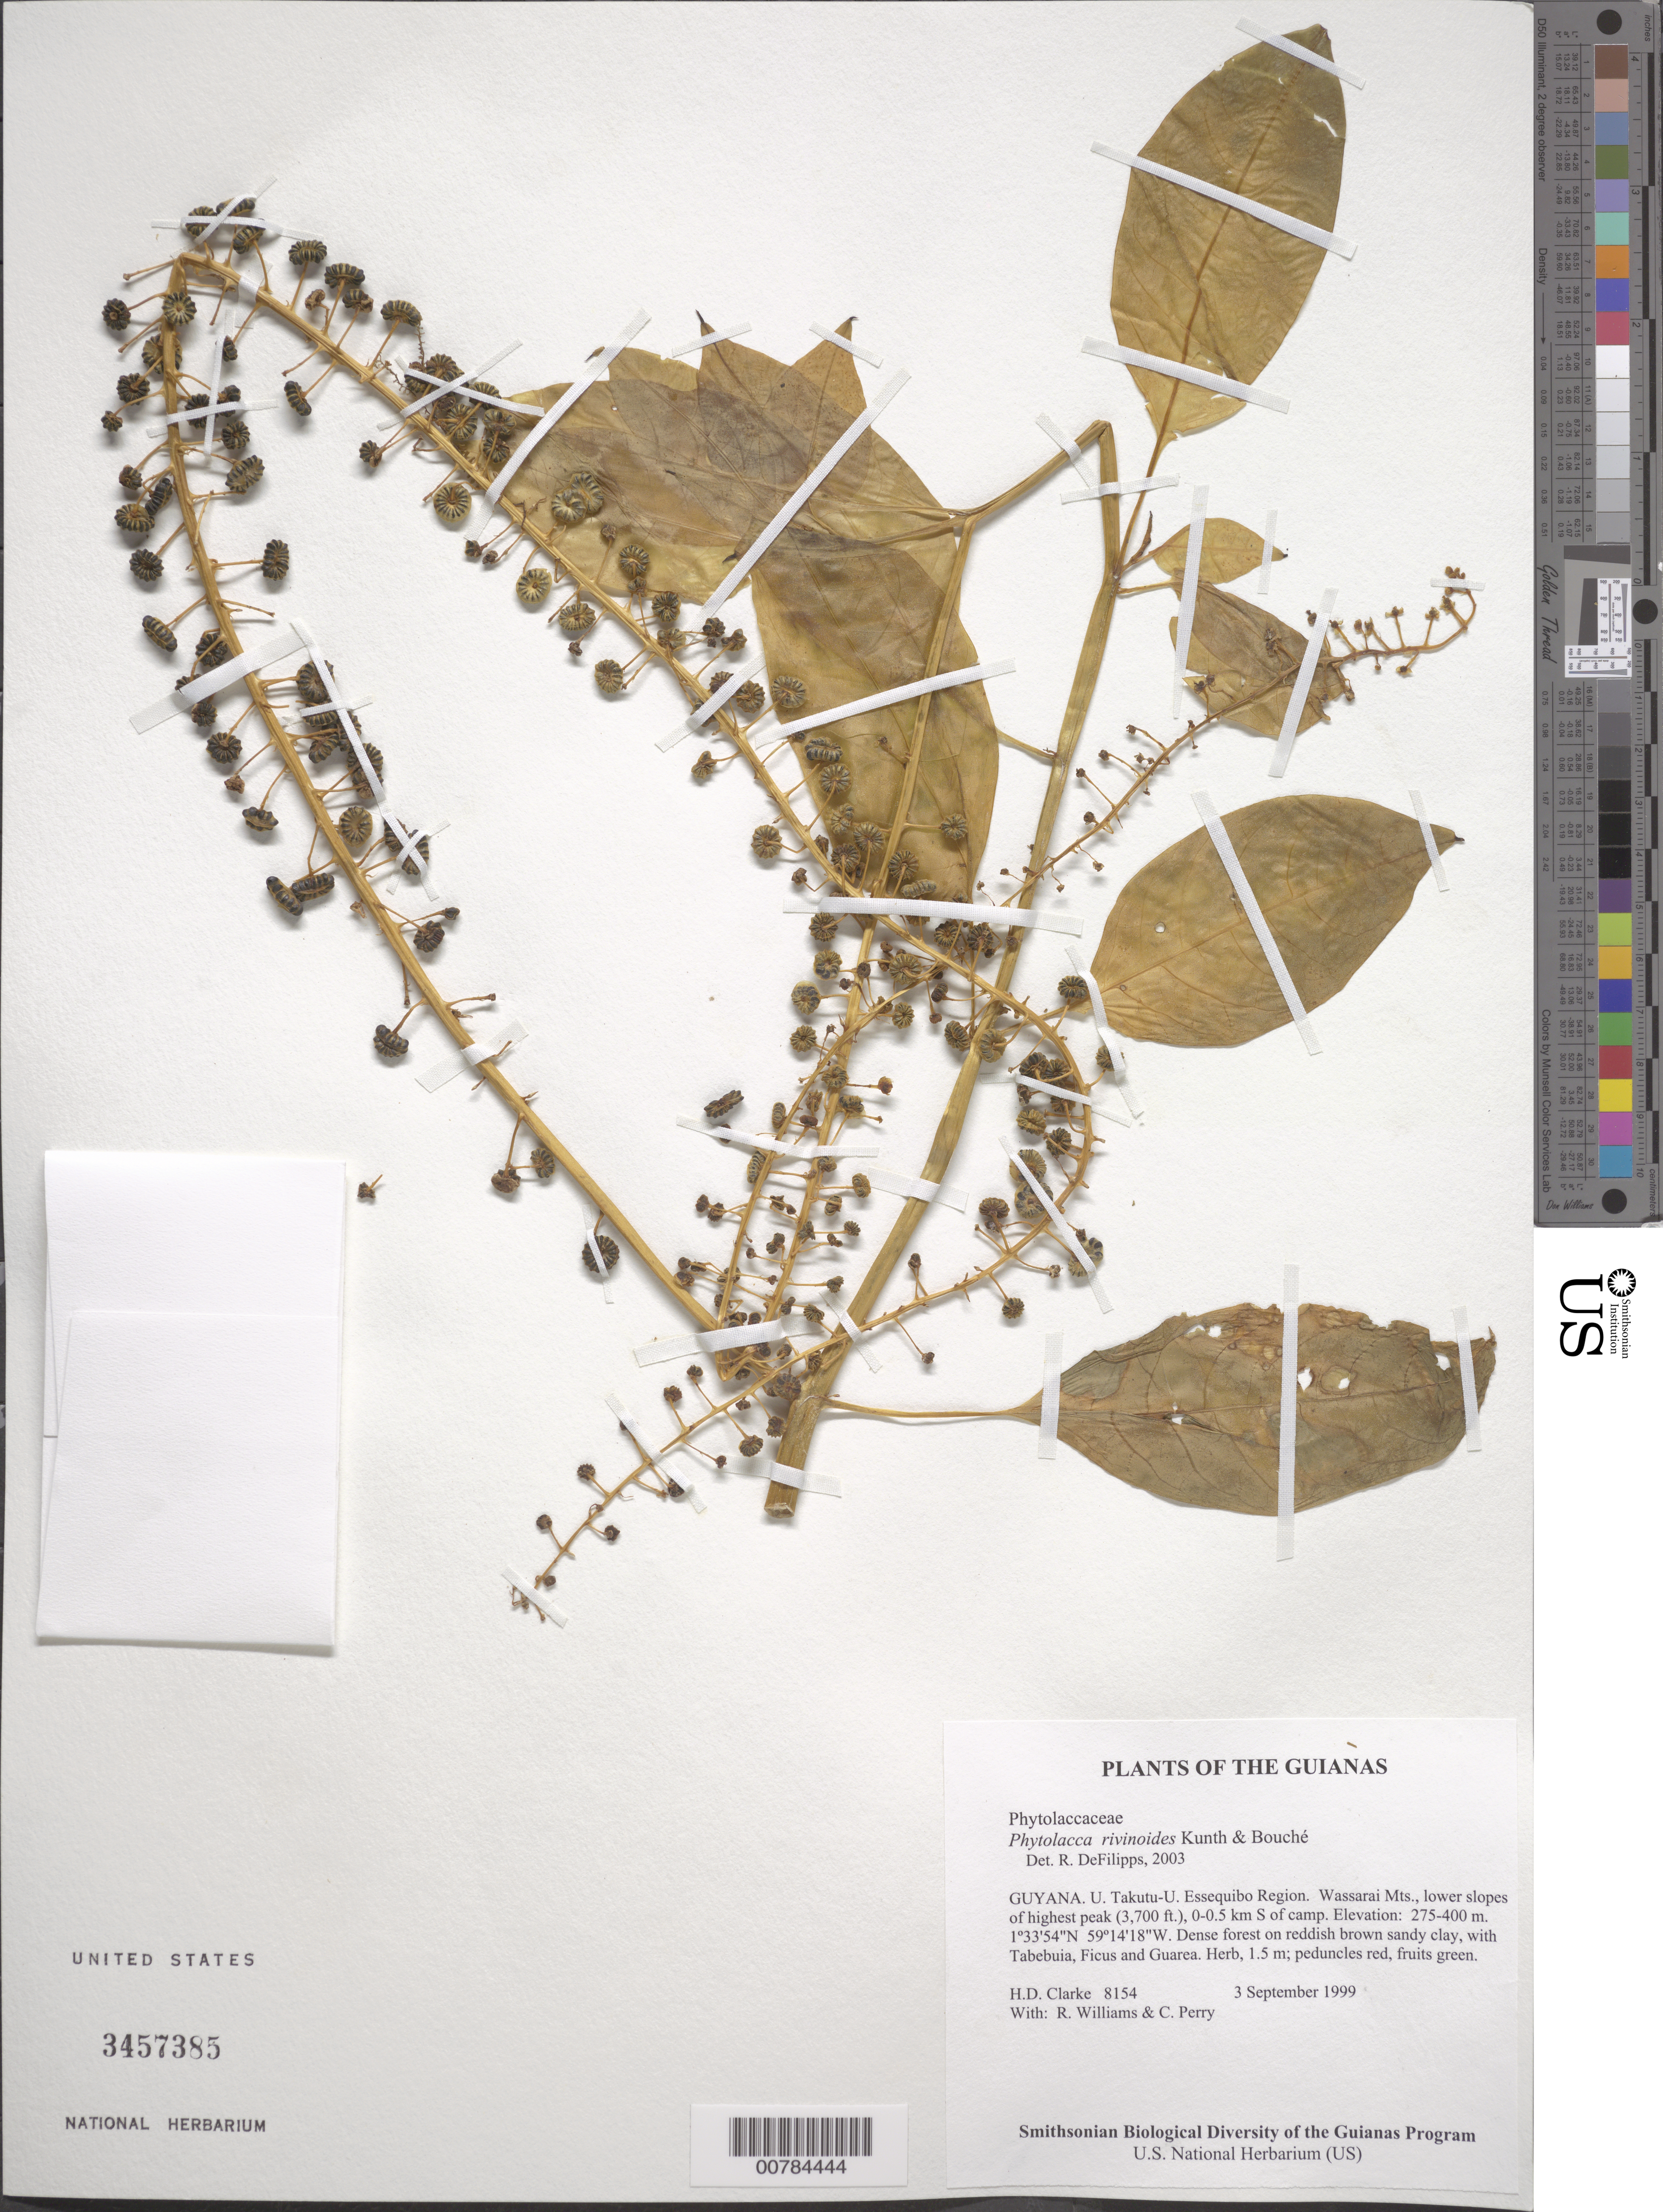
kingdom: Plantae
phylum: Tracheophyta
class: Magnoliopsida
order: Caryophyllales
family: Phytolaccaceae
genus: Phytolacca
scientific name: Phytolacca rivinoides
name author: Kunth & C.D. Bouché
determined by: Kelloff, Carol L., (US), Smithsonian Institution - National Museum of Natural History (UNITED STATES)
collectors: H. D. Clarke, R. Williams & C. Perry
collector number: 8154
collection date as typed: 3 September 1999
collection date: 1999-09-03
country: Guyana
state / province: U. Takutu-U. Essequibo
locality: Wassarai Mts., lower slopes of highest peak (3,700 ft.), 0-0.5 km S of camp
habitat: Dense forest on reddish brown sandy clay, with Tabebuia, Ficus and Guarea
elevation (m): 275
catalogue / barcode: US 3457385